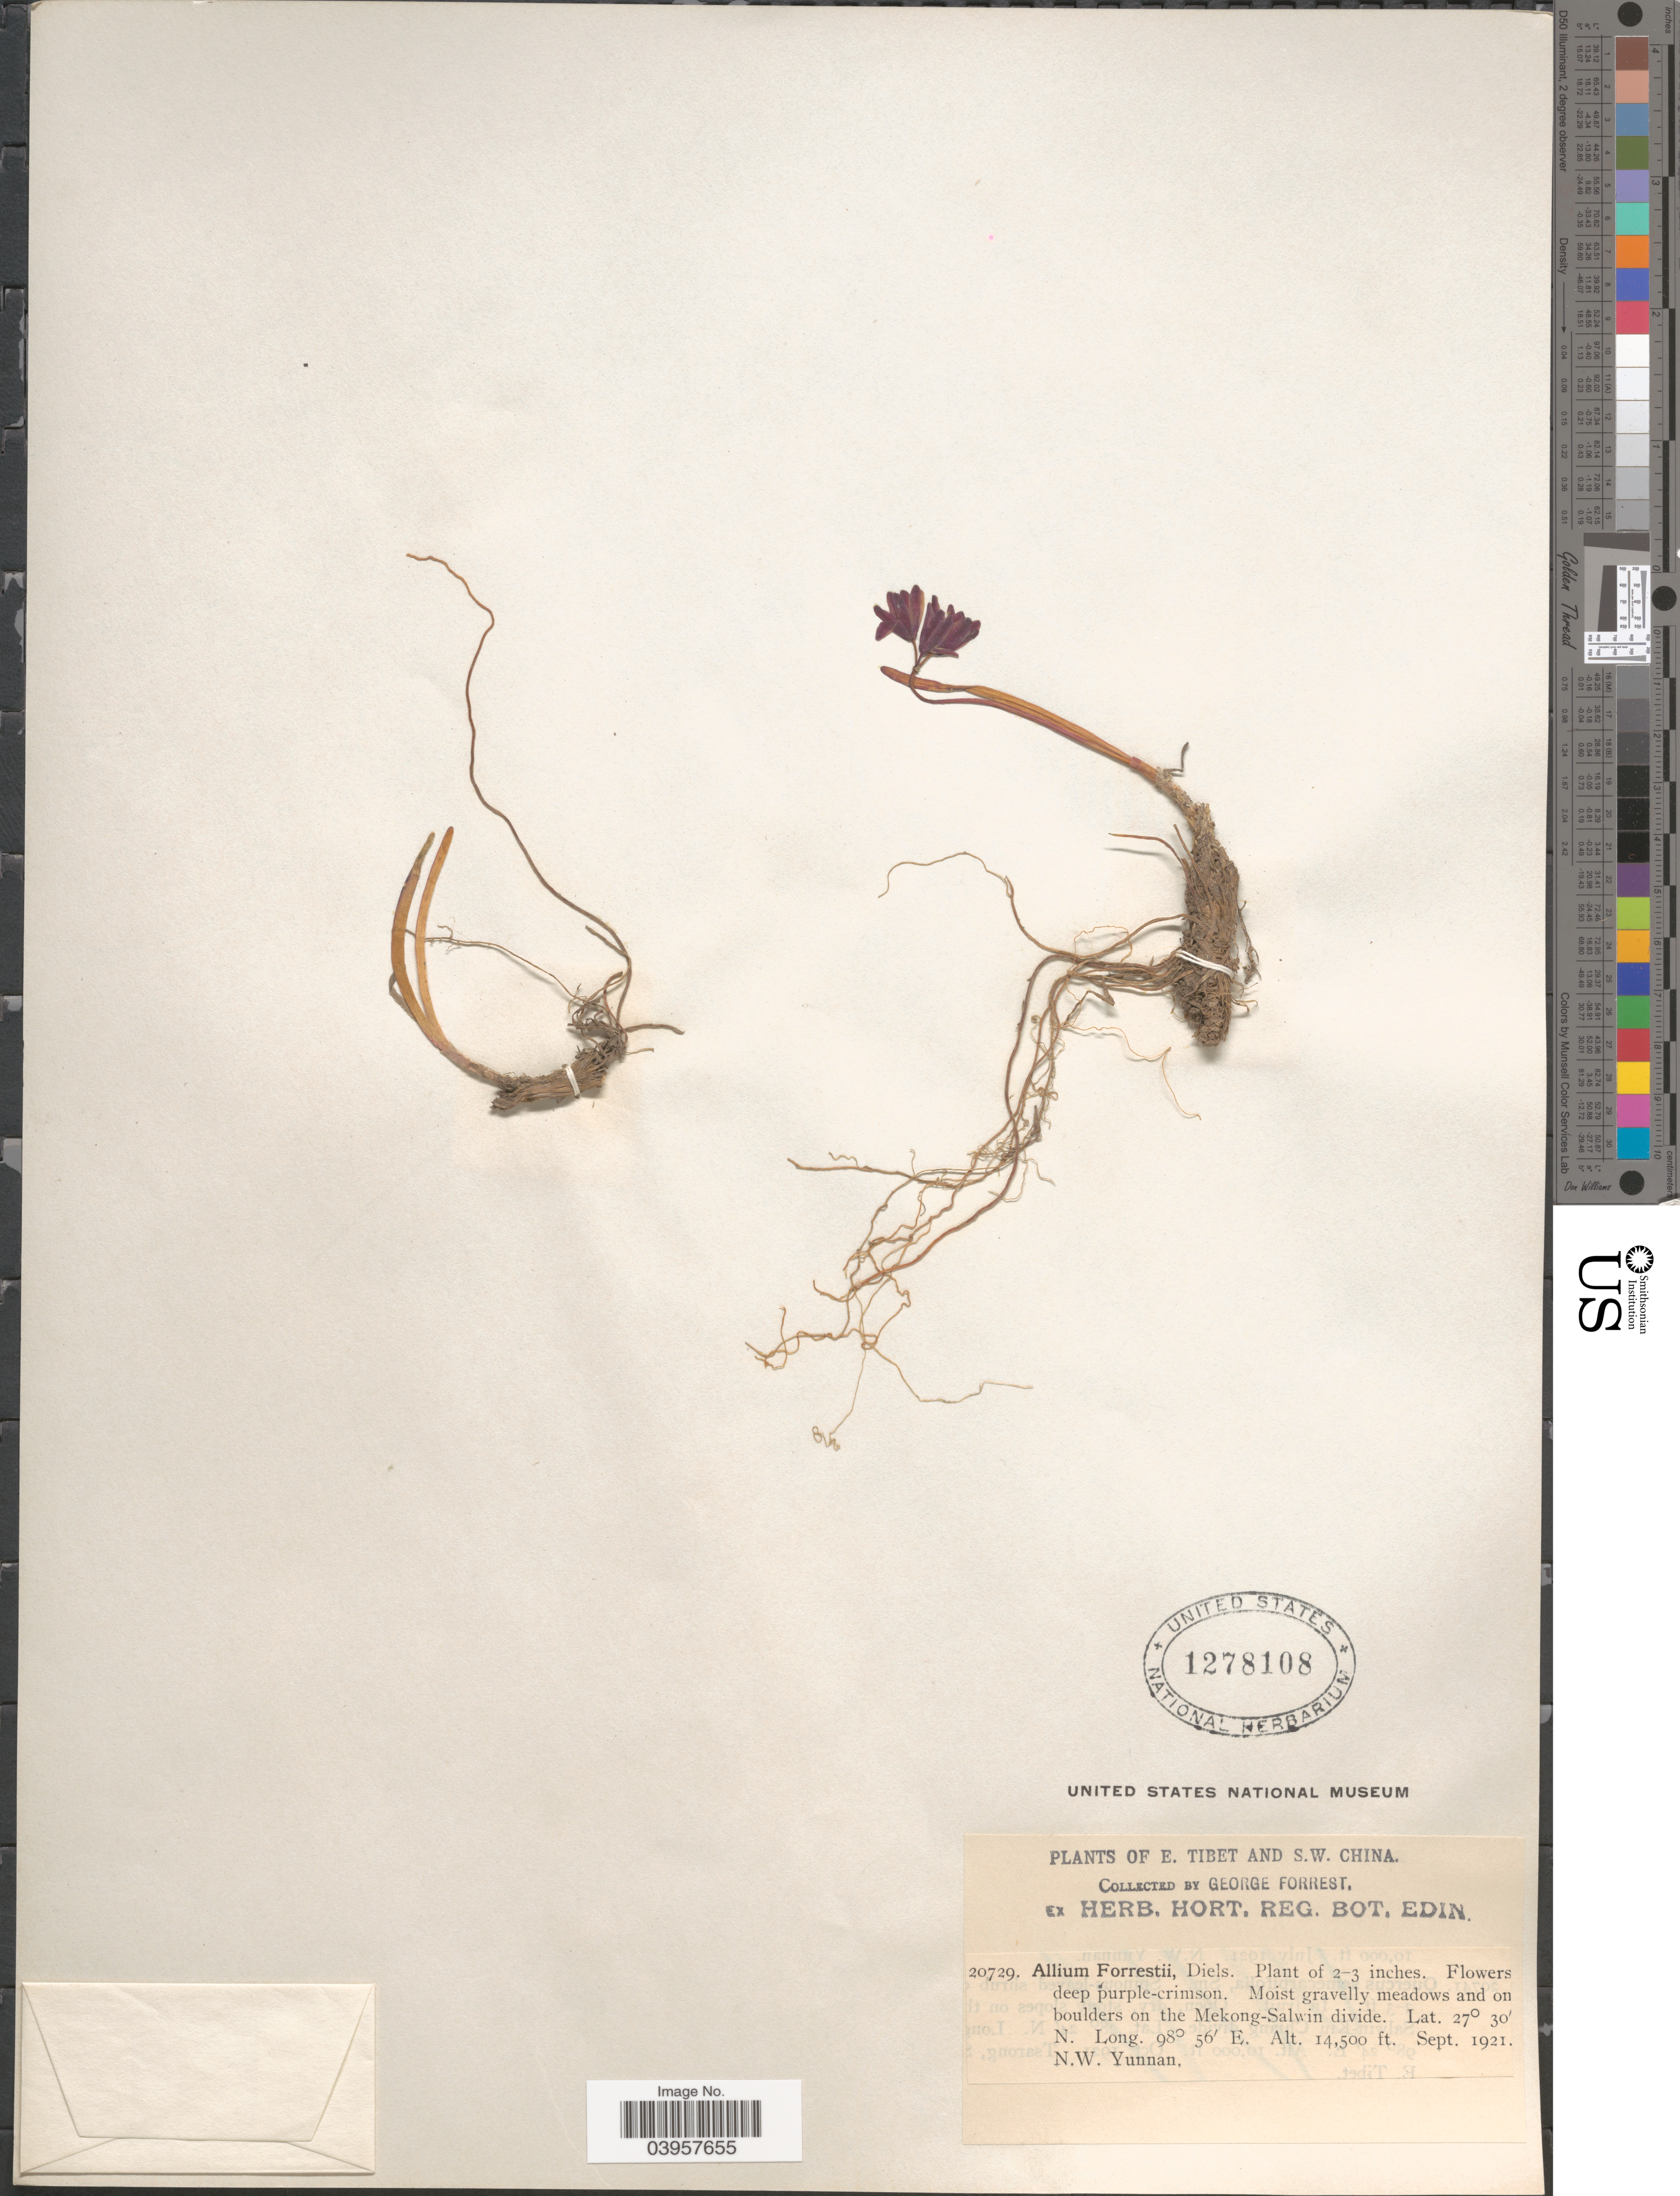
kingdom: Plantae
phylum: Tracheophyta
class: Liliopsida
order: Asparagales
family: Amaryllidaceae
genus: Allium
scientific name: Allium forrestii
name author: Diels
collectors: G. Forrest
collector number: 20729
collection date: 1921-09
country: China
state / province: Yunnan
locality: S.W. China. Moist gravelly meadows and on boulders on the Mekong-Salwin divide. N.W. Yunnan.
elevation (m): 4420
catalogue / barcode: US 1278108